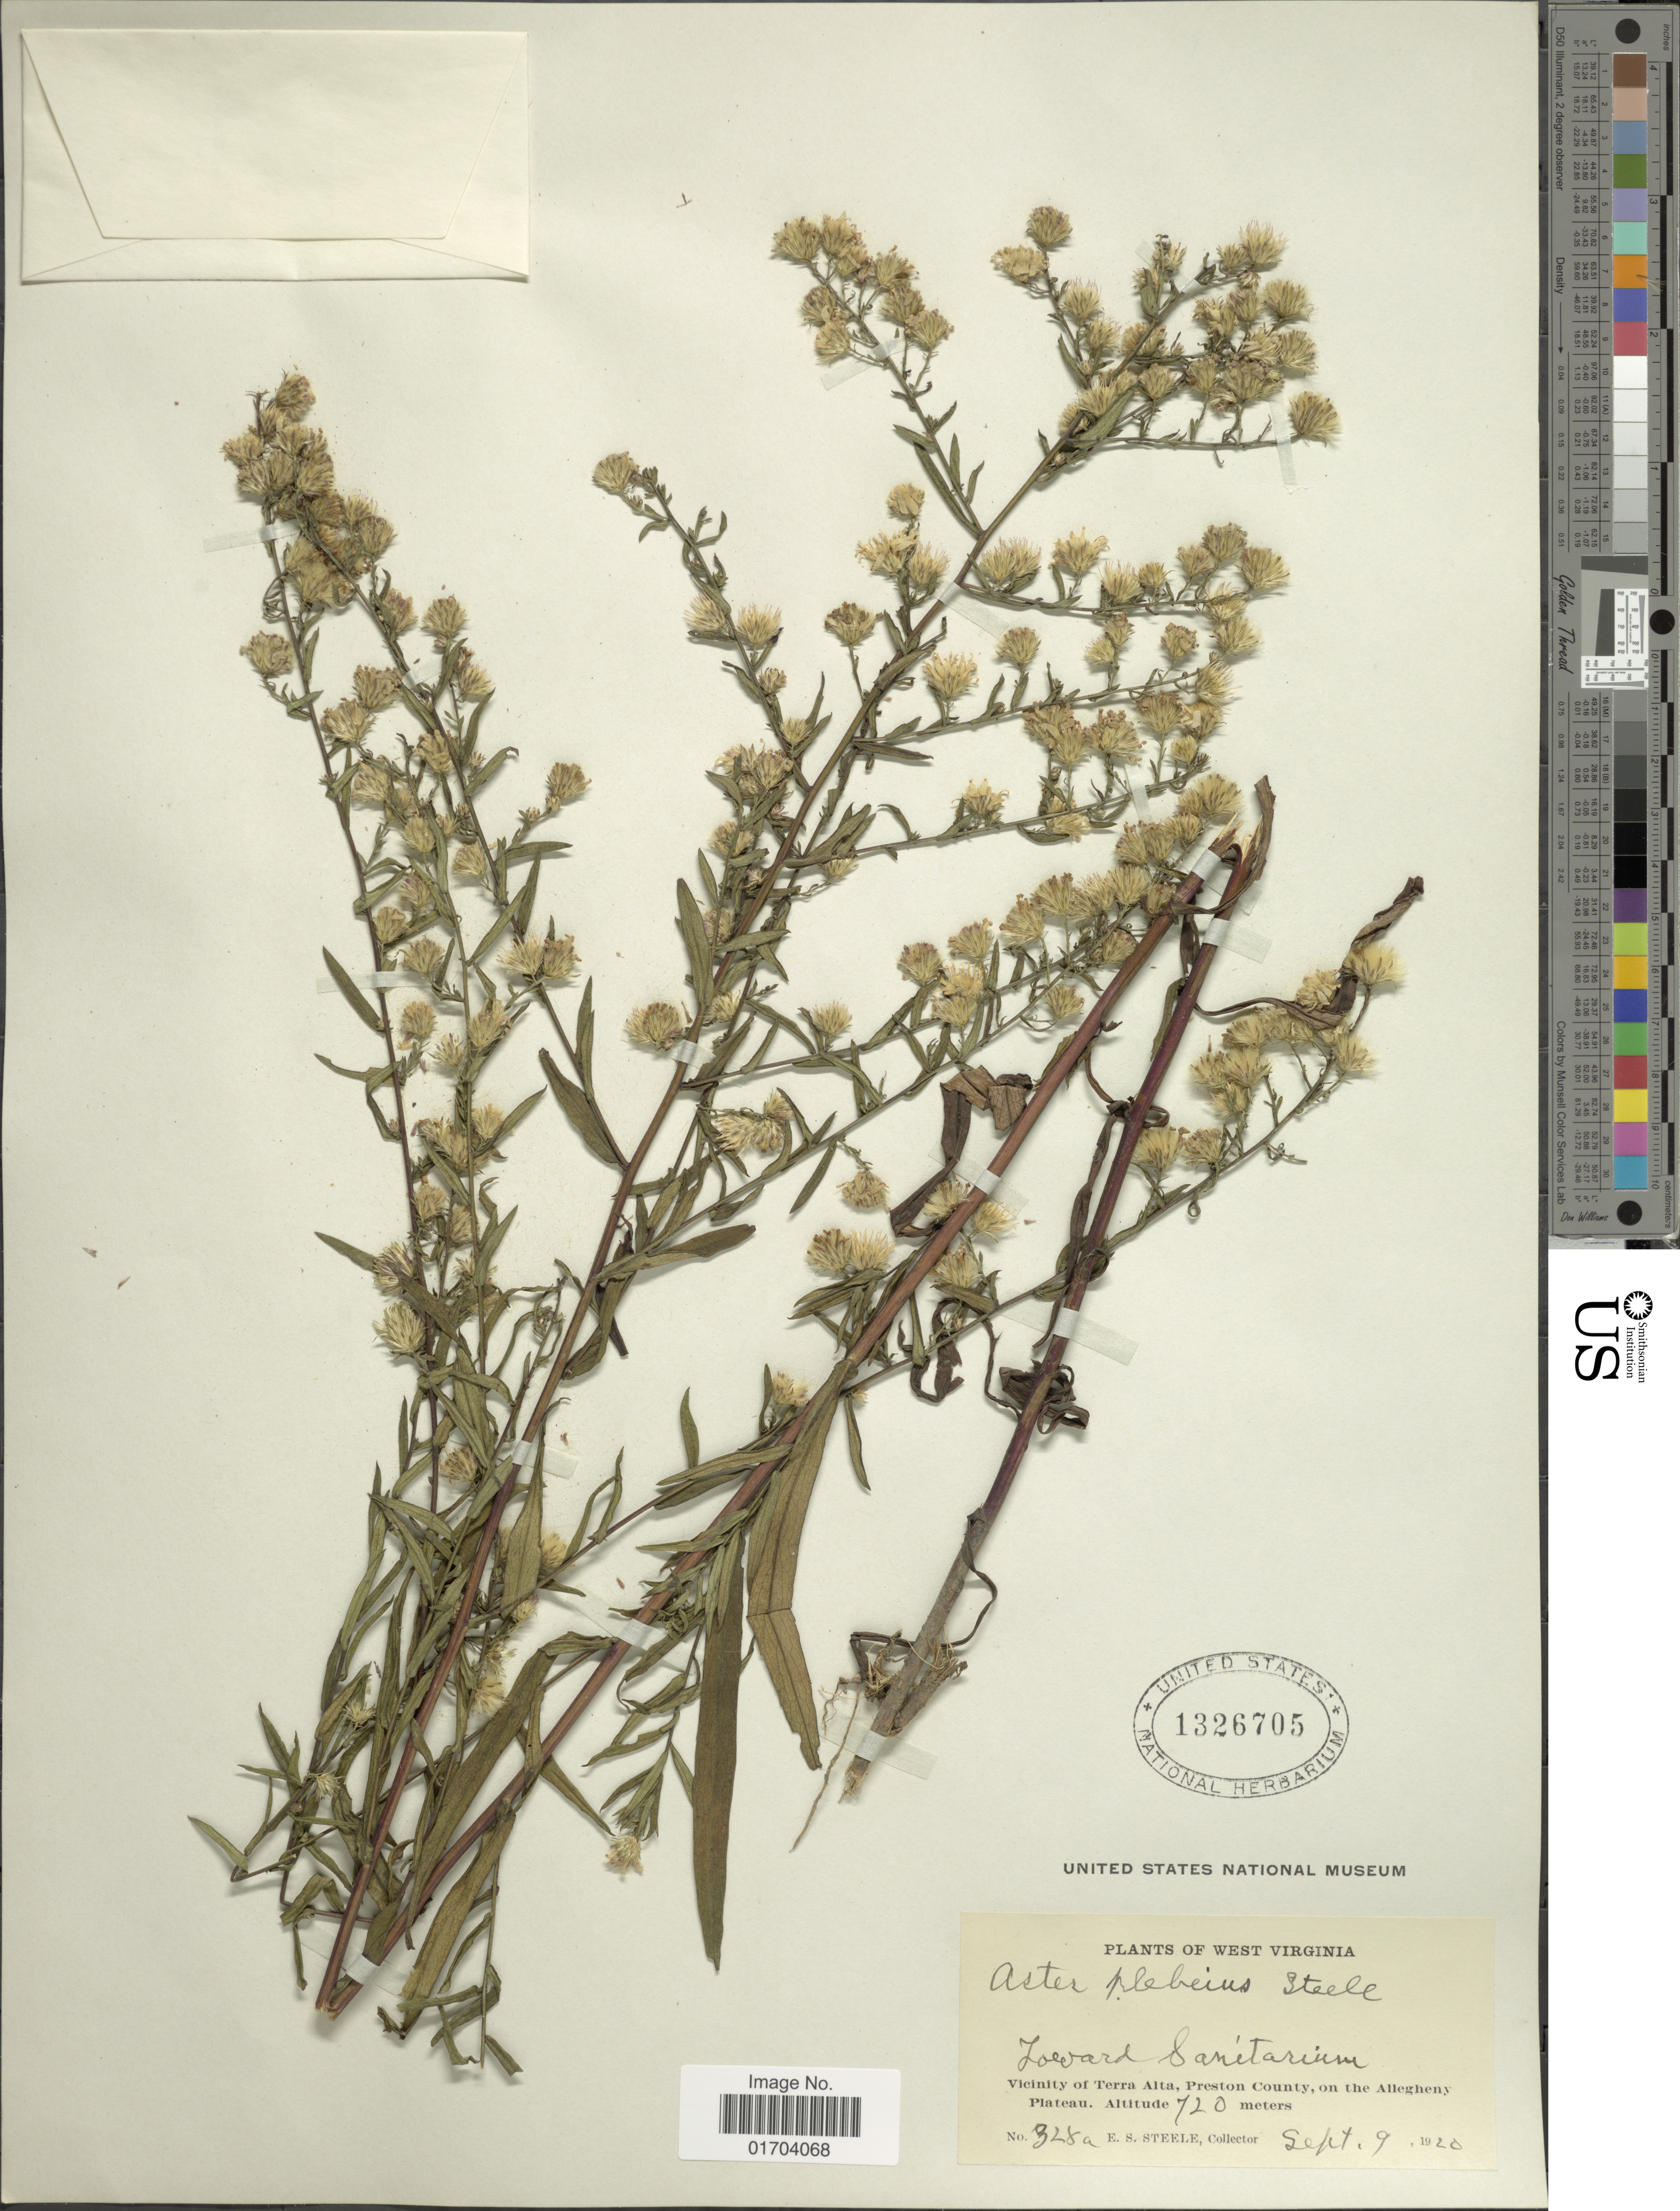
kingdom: Plantae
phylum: Tracheophyta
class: Magnoliopsida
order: Asterales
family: Asteraceae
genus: Aster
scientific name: Aster plebeius E.S. Steele sp. nov. ined.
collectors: E. Steele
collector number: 328a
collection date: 1920-09-09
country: United States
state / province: West Virginia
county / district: Preston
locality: Toward Sanitarium, Vicinity of Terra Alta, Preston County, on the Allegheny Plateau.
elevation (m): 720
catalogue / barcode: US 1326705